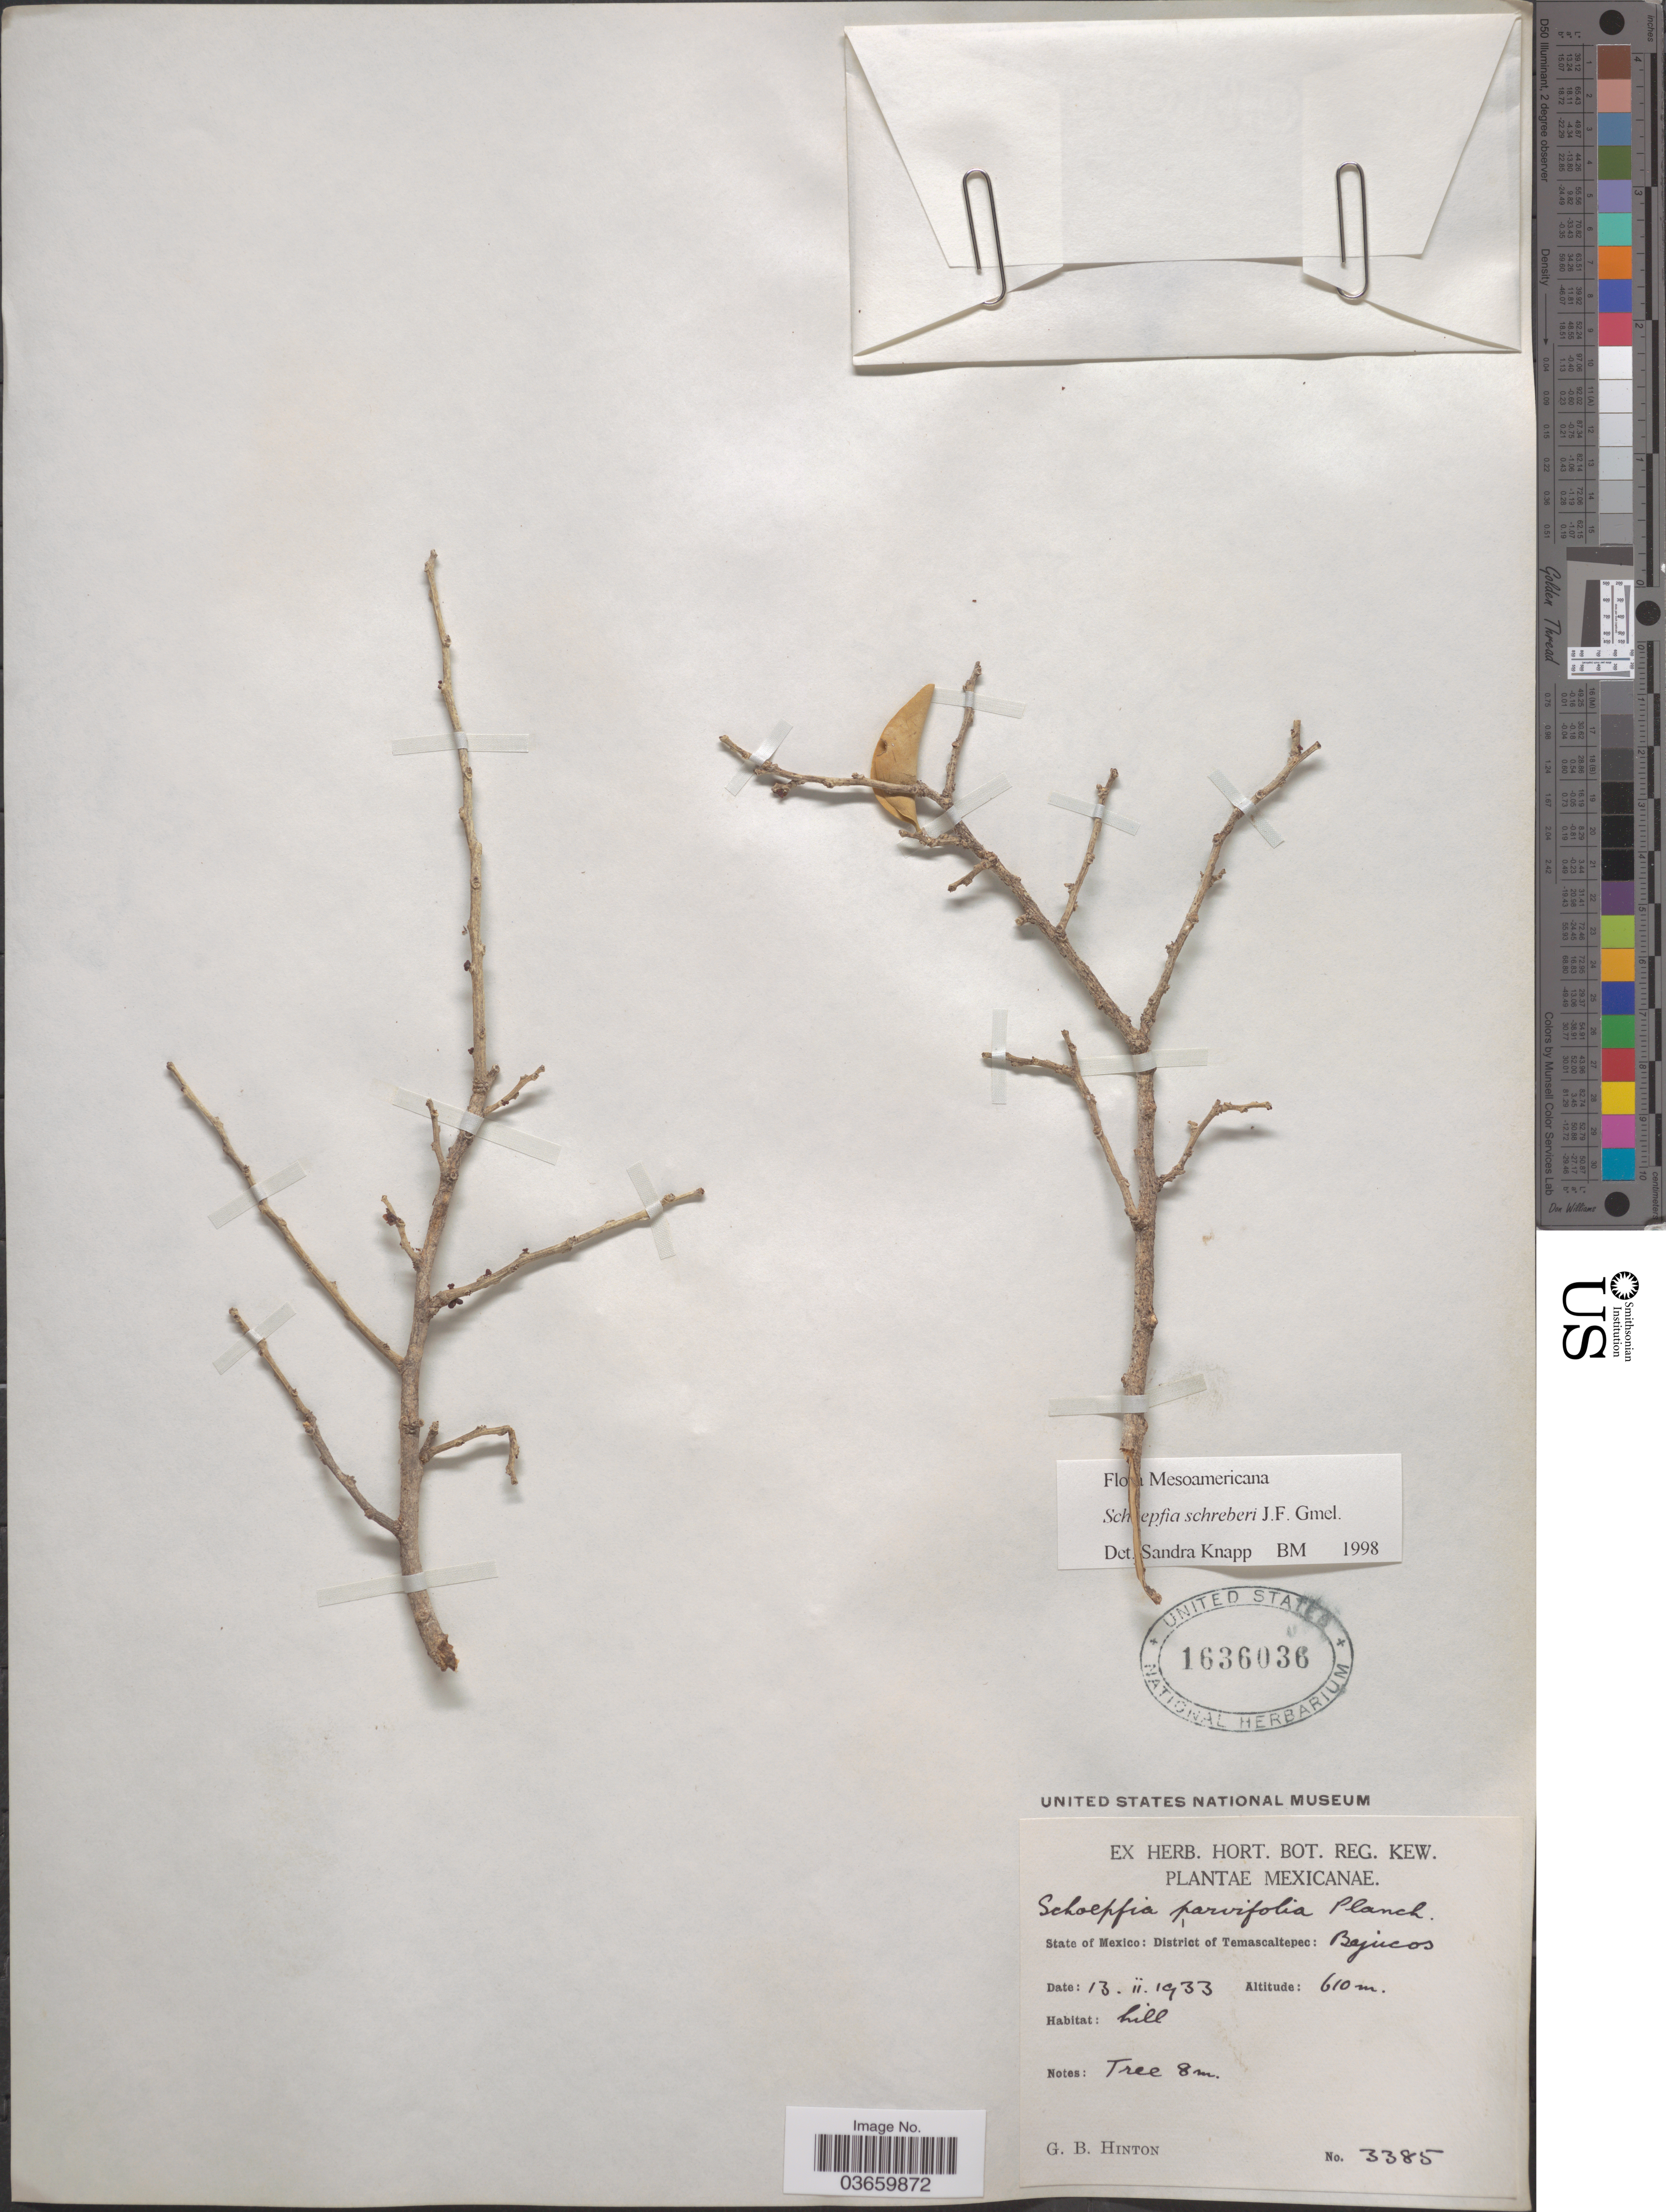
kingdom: Plantae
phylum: Tracheophyta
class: Magnoliopsida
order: Santalales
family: Schoepfiaceae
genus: Schoepfia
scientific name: Schoepfia schreberi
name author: J.F. Gmel.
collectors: G. B. Hinton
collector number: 3385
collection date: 1933-02-13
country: Mexico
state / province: México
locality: District of Temascaltepec: Bejucos.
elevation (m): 610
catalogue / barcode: US 1636036